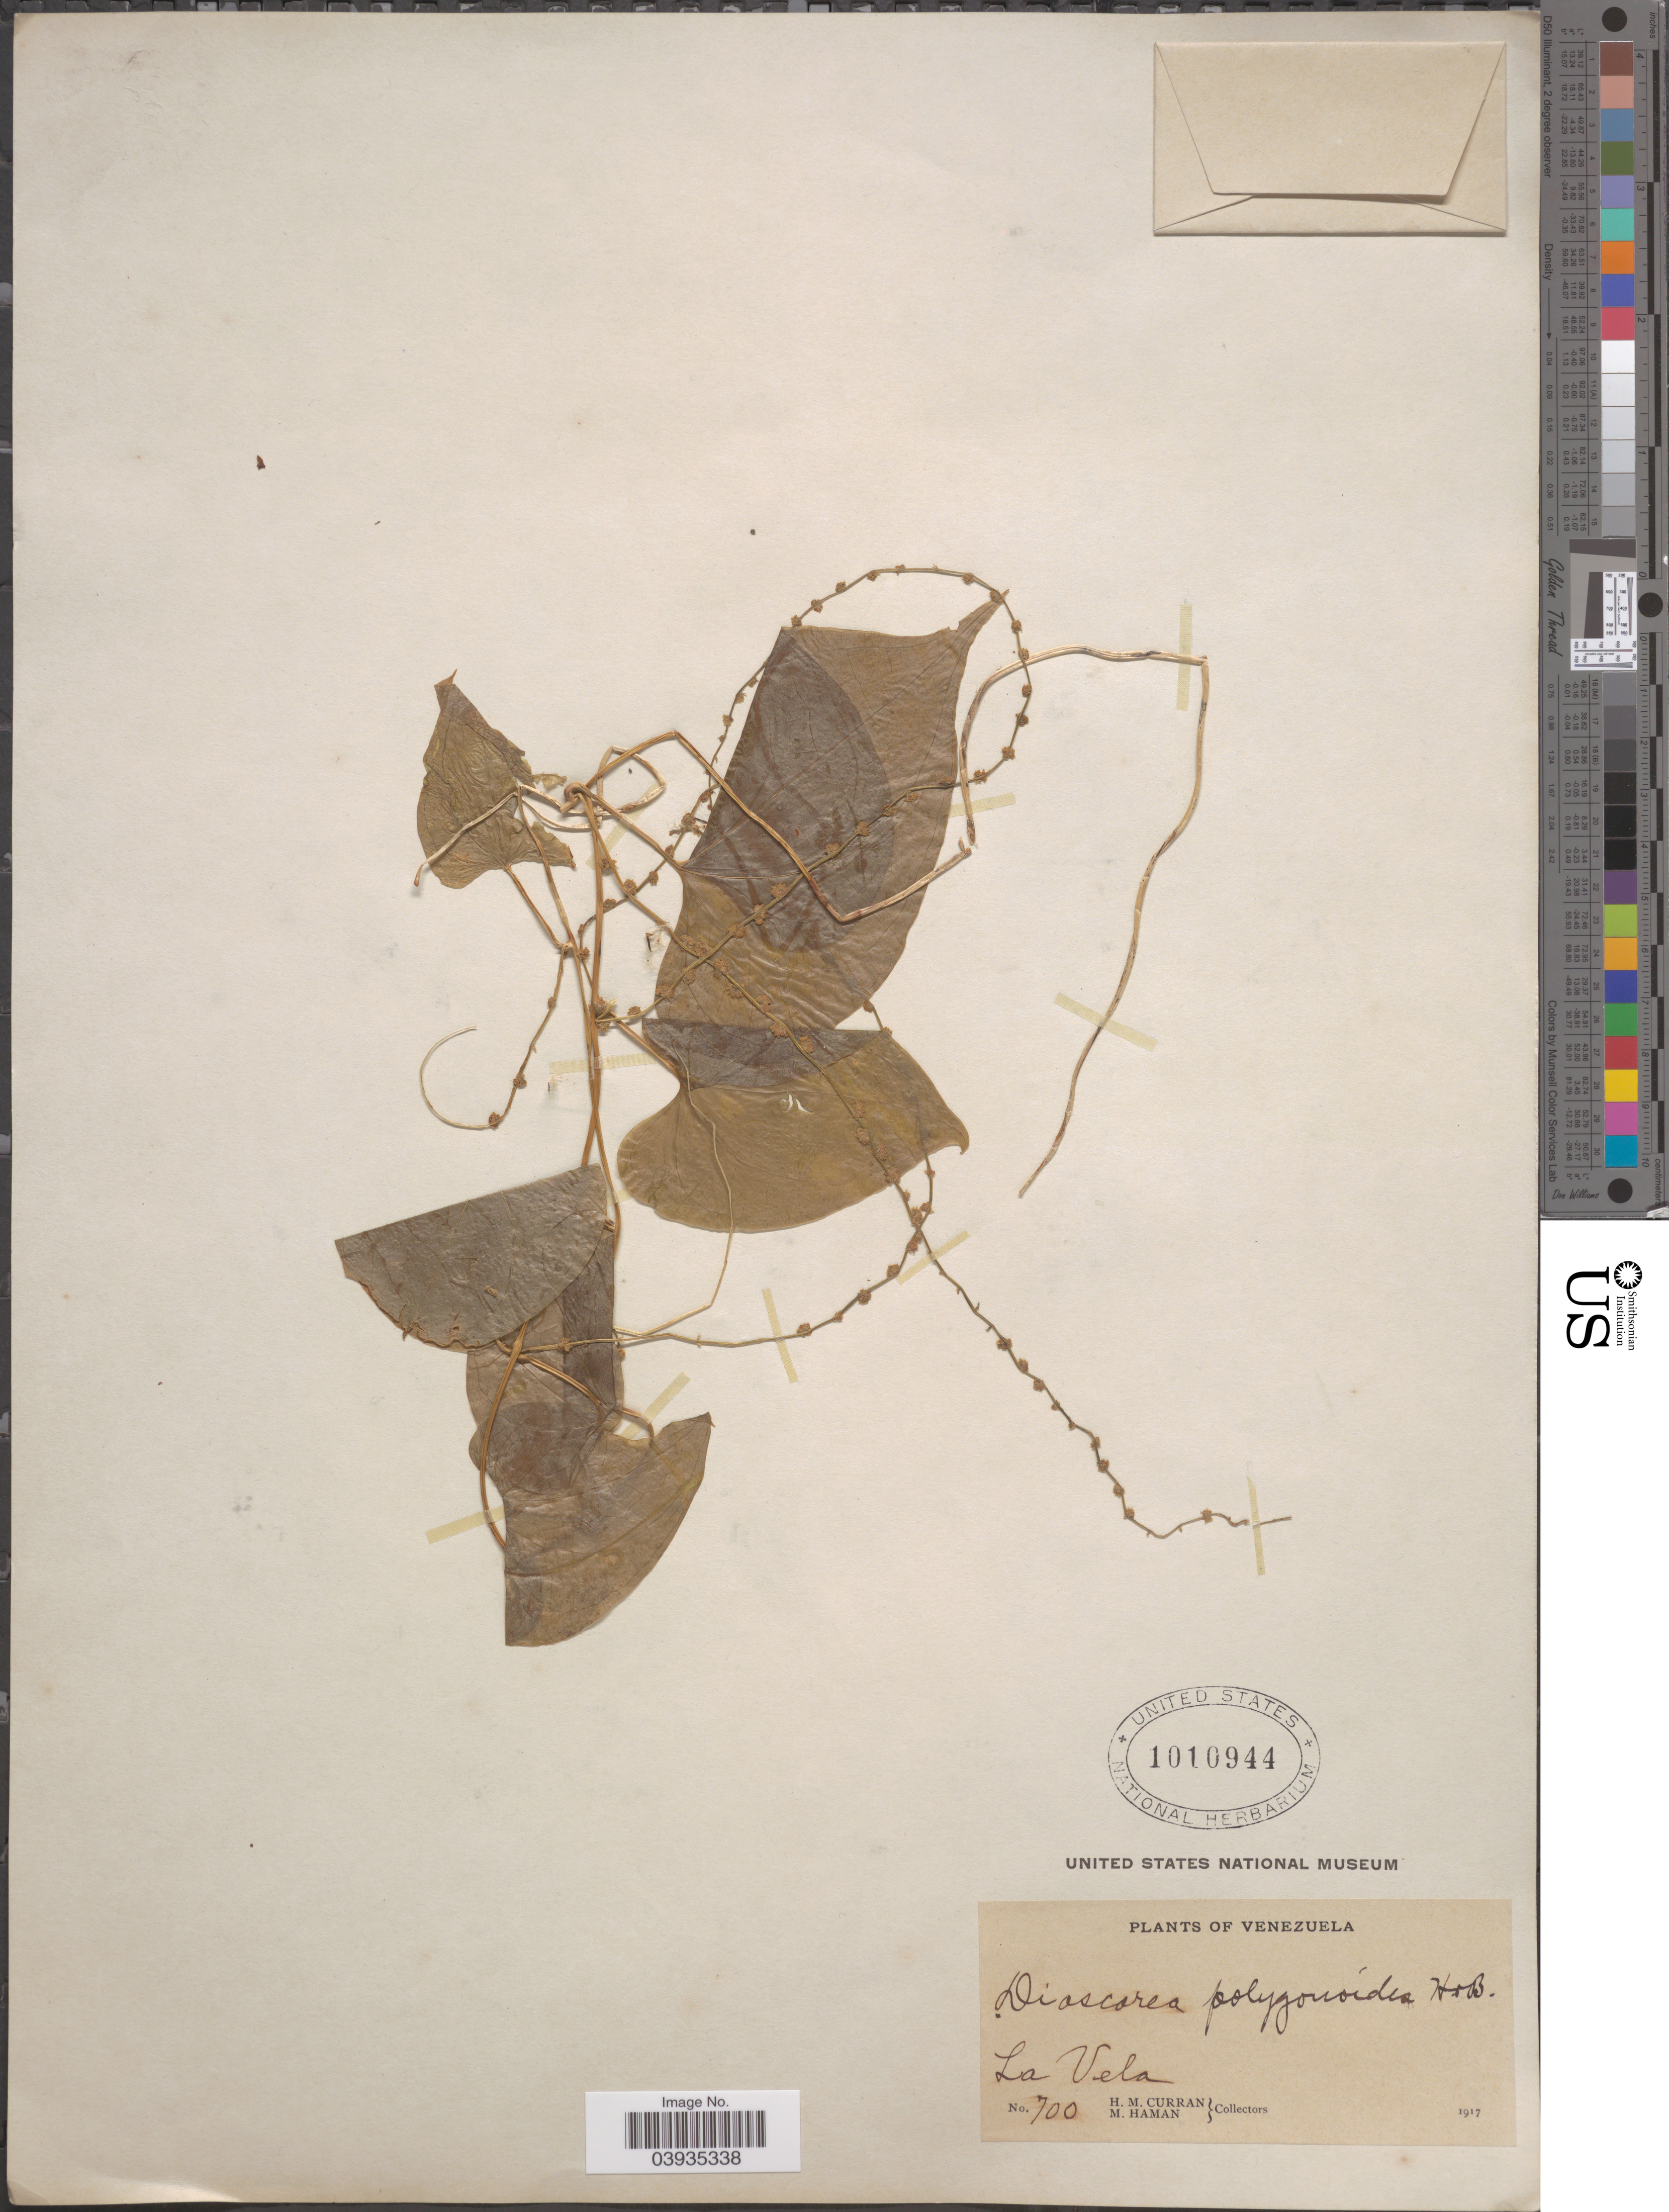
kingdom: Plantae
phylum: Tracheophyta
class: Liliopsida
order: Dioscoreales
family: Dioscoreaceae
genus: Dioscorea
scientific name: Dioscorea polygonoides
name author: Humb. & Bonpl. ex Willd.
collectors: H. M. Curran & M. Haman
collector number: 700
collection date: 1917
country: Venezuela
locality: La Vela.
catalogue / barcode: US 1010944